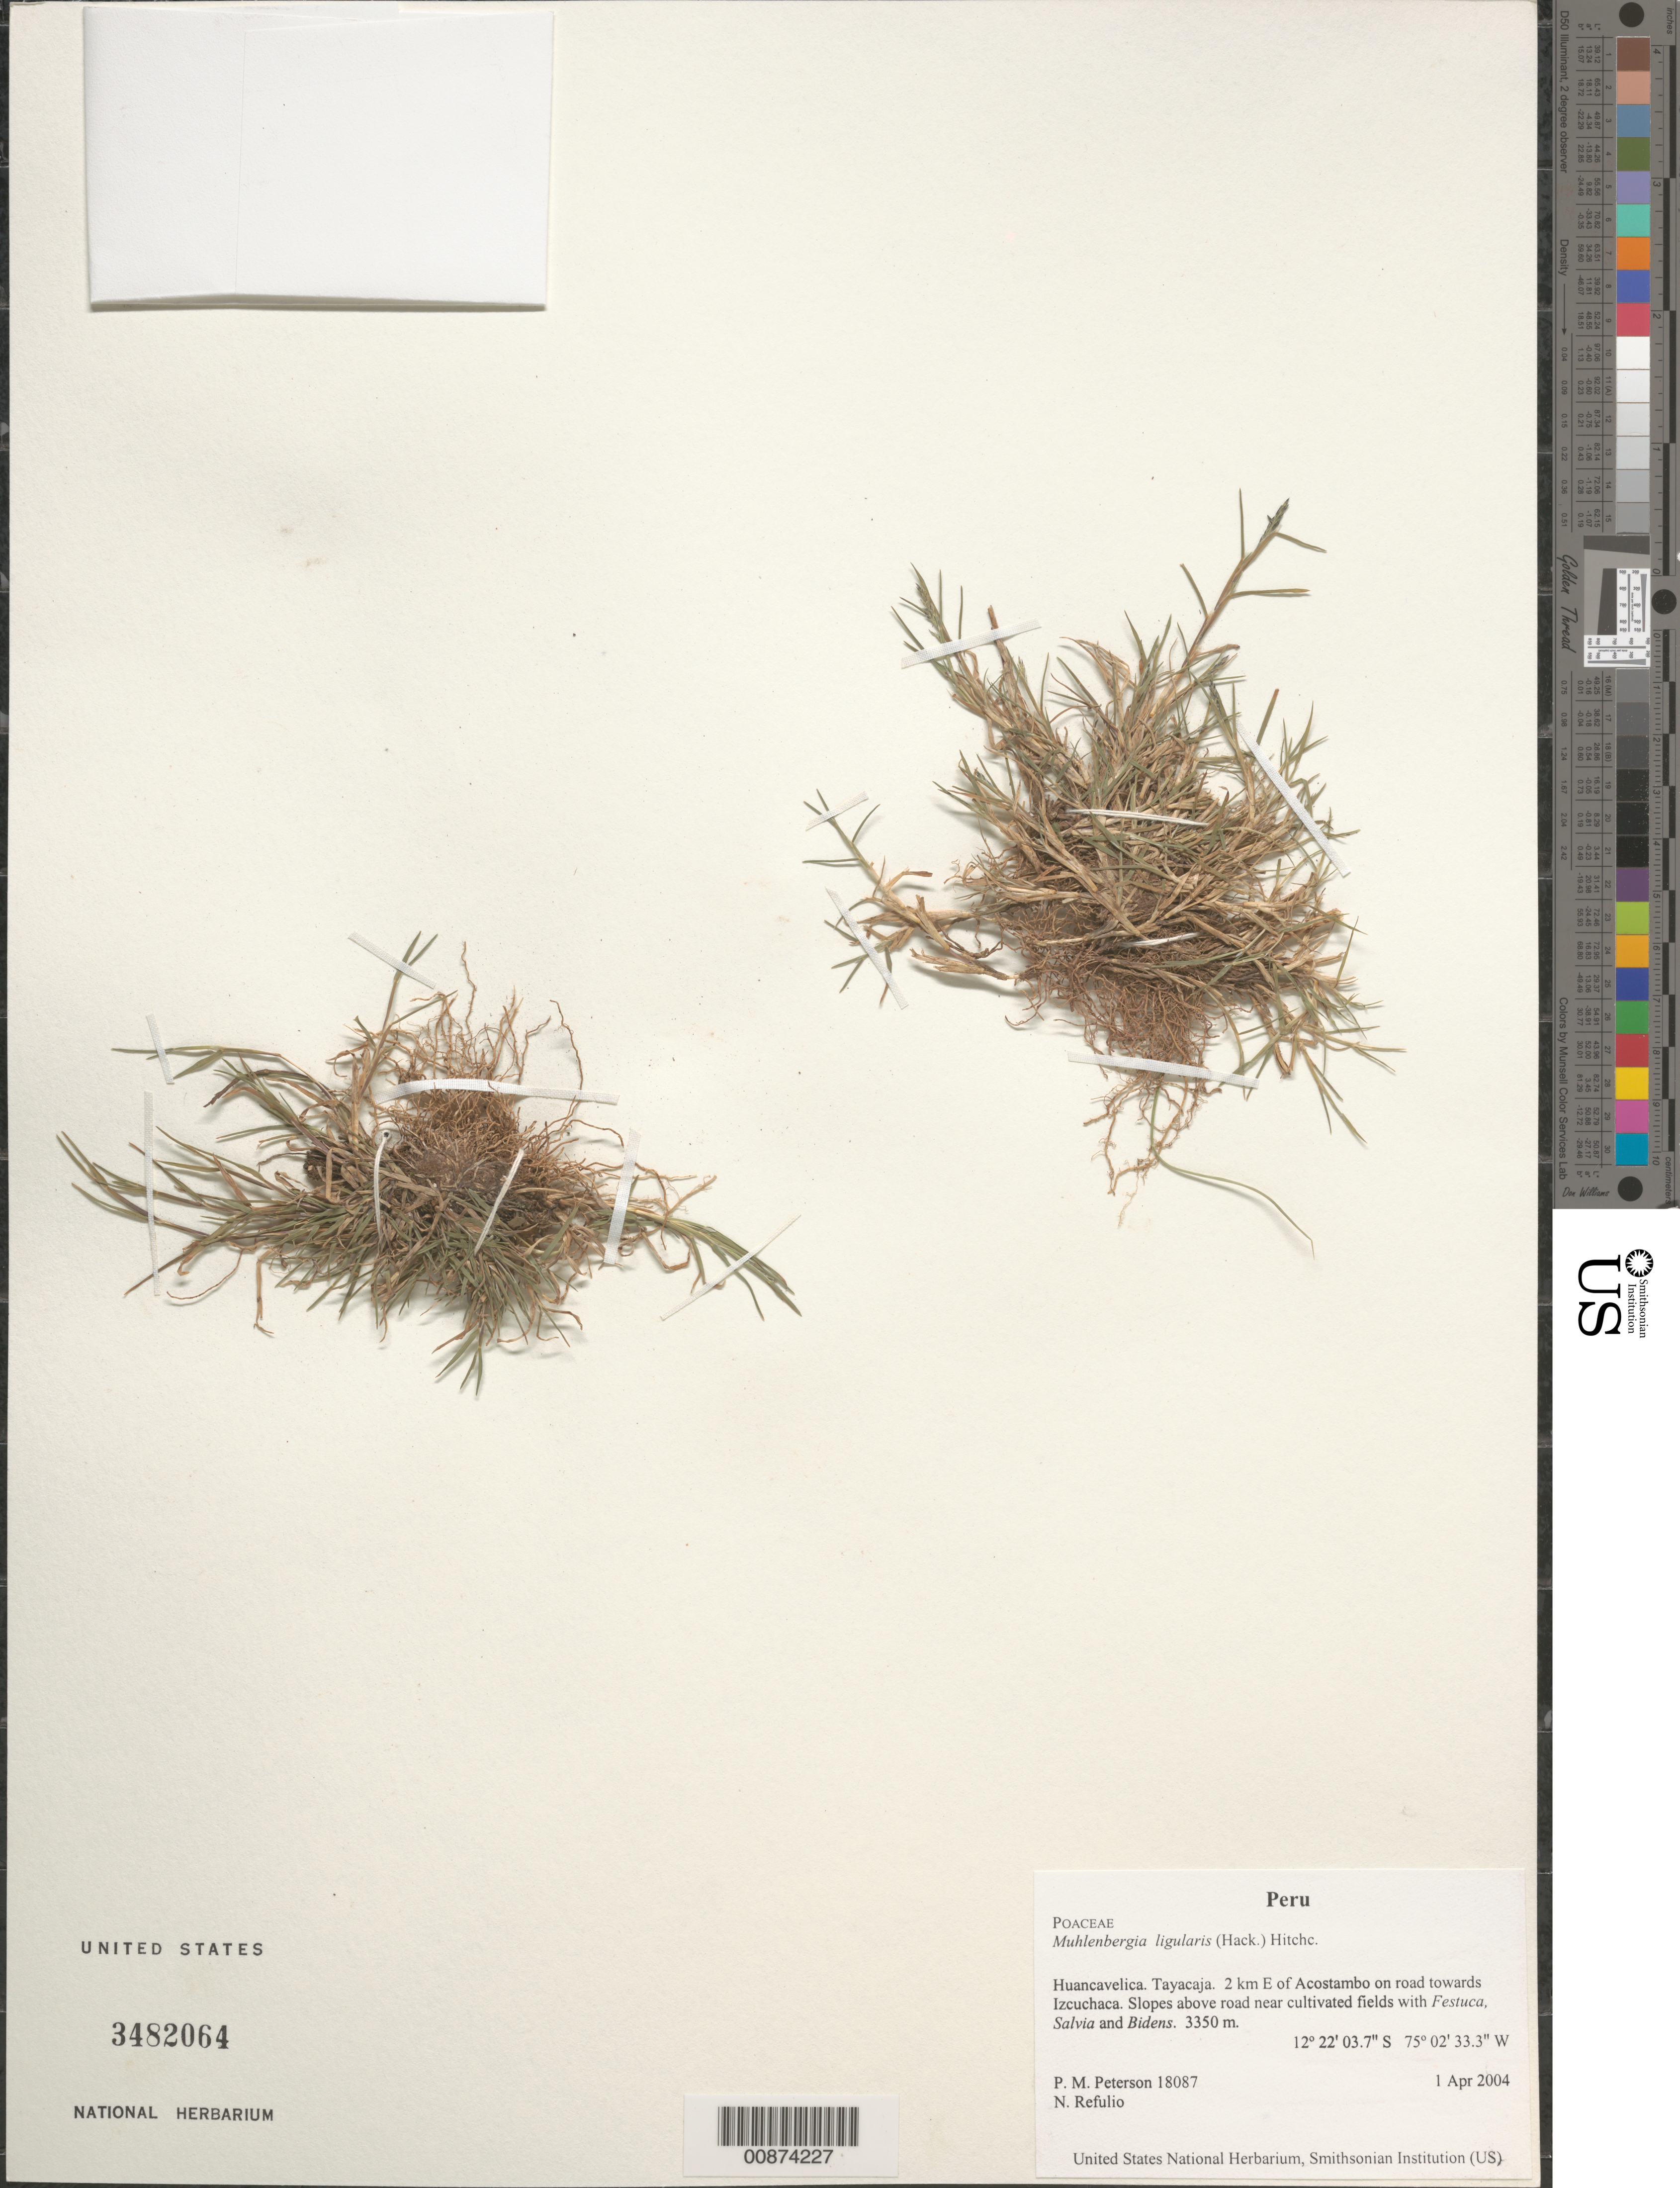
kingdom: Plantae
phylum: Tracheophyta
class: Liliopsida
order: Poales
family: Poaceae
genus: Muhlenbergia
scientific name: Muhlenbergia ligularis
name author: (Hack.) Hitchc.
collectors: P. M. Peterson & N. Refulio-Rodríguez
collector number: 18087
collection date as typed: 01 Apr 2004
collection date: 2004-04-01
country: Peru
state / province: Huancavelica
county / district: Tayacaja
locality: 2 km E of Acostambo on road towards Izcuchaca. Slopes above road near cultivated fields with Festuca, Salvia and Bidens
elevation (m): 3350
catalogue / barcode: US 3482064